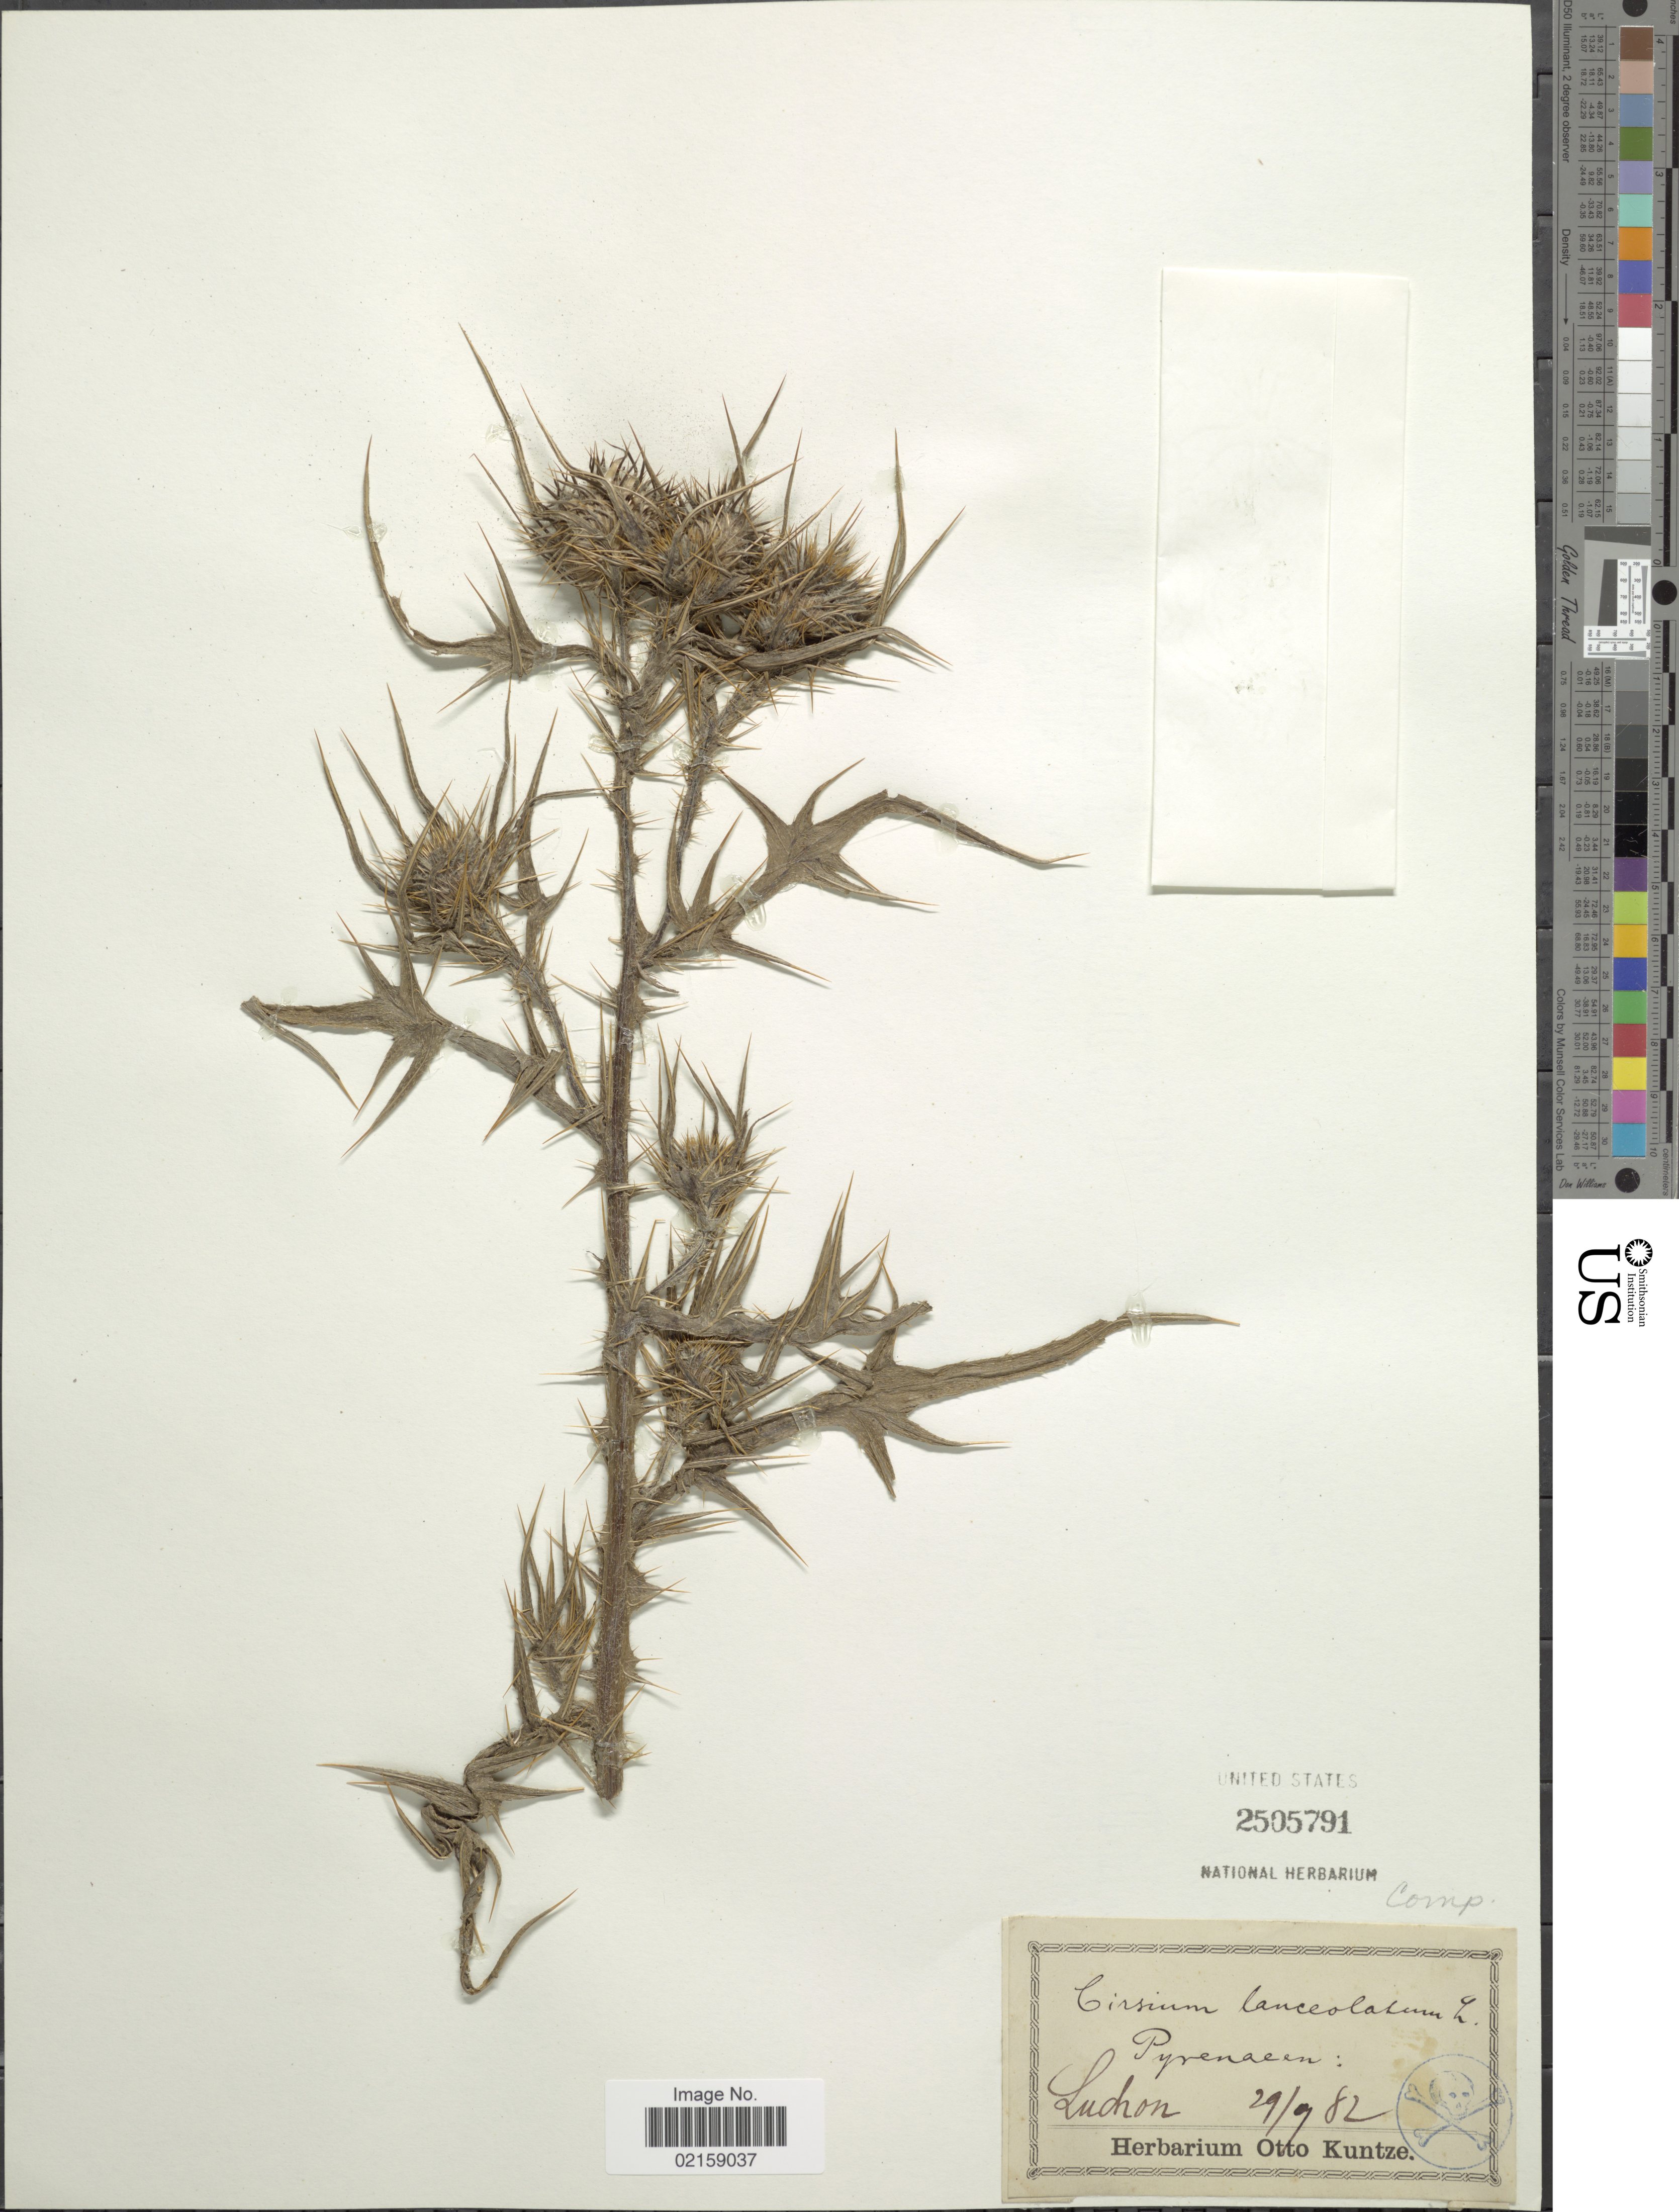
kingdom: Plantae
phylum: Tracheophyta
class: Magnoliopsida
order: Asterales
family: Asteraceae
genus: Cirsium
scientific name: Cirsium vulgare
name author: (Savi) Ten.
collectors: ex herb. Otto Kuntze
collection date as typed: Transcribed d/m/y: 29/9/82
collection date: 1882-09-29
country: France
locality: Pyrenaeen: Luchon. [interpreted]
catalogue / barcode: US 2505791